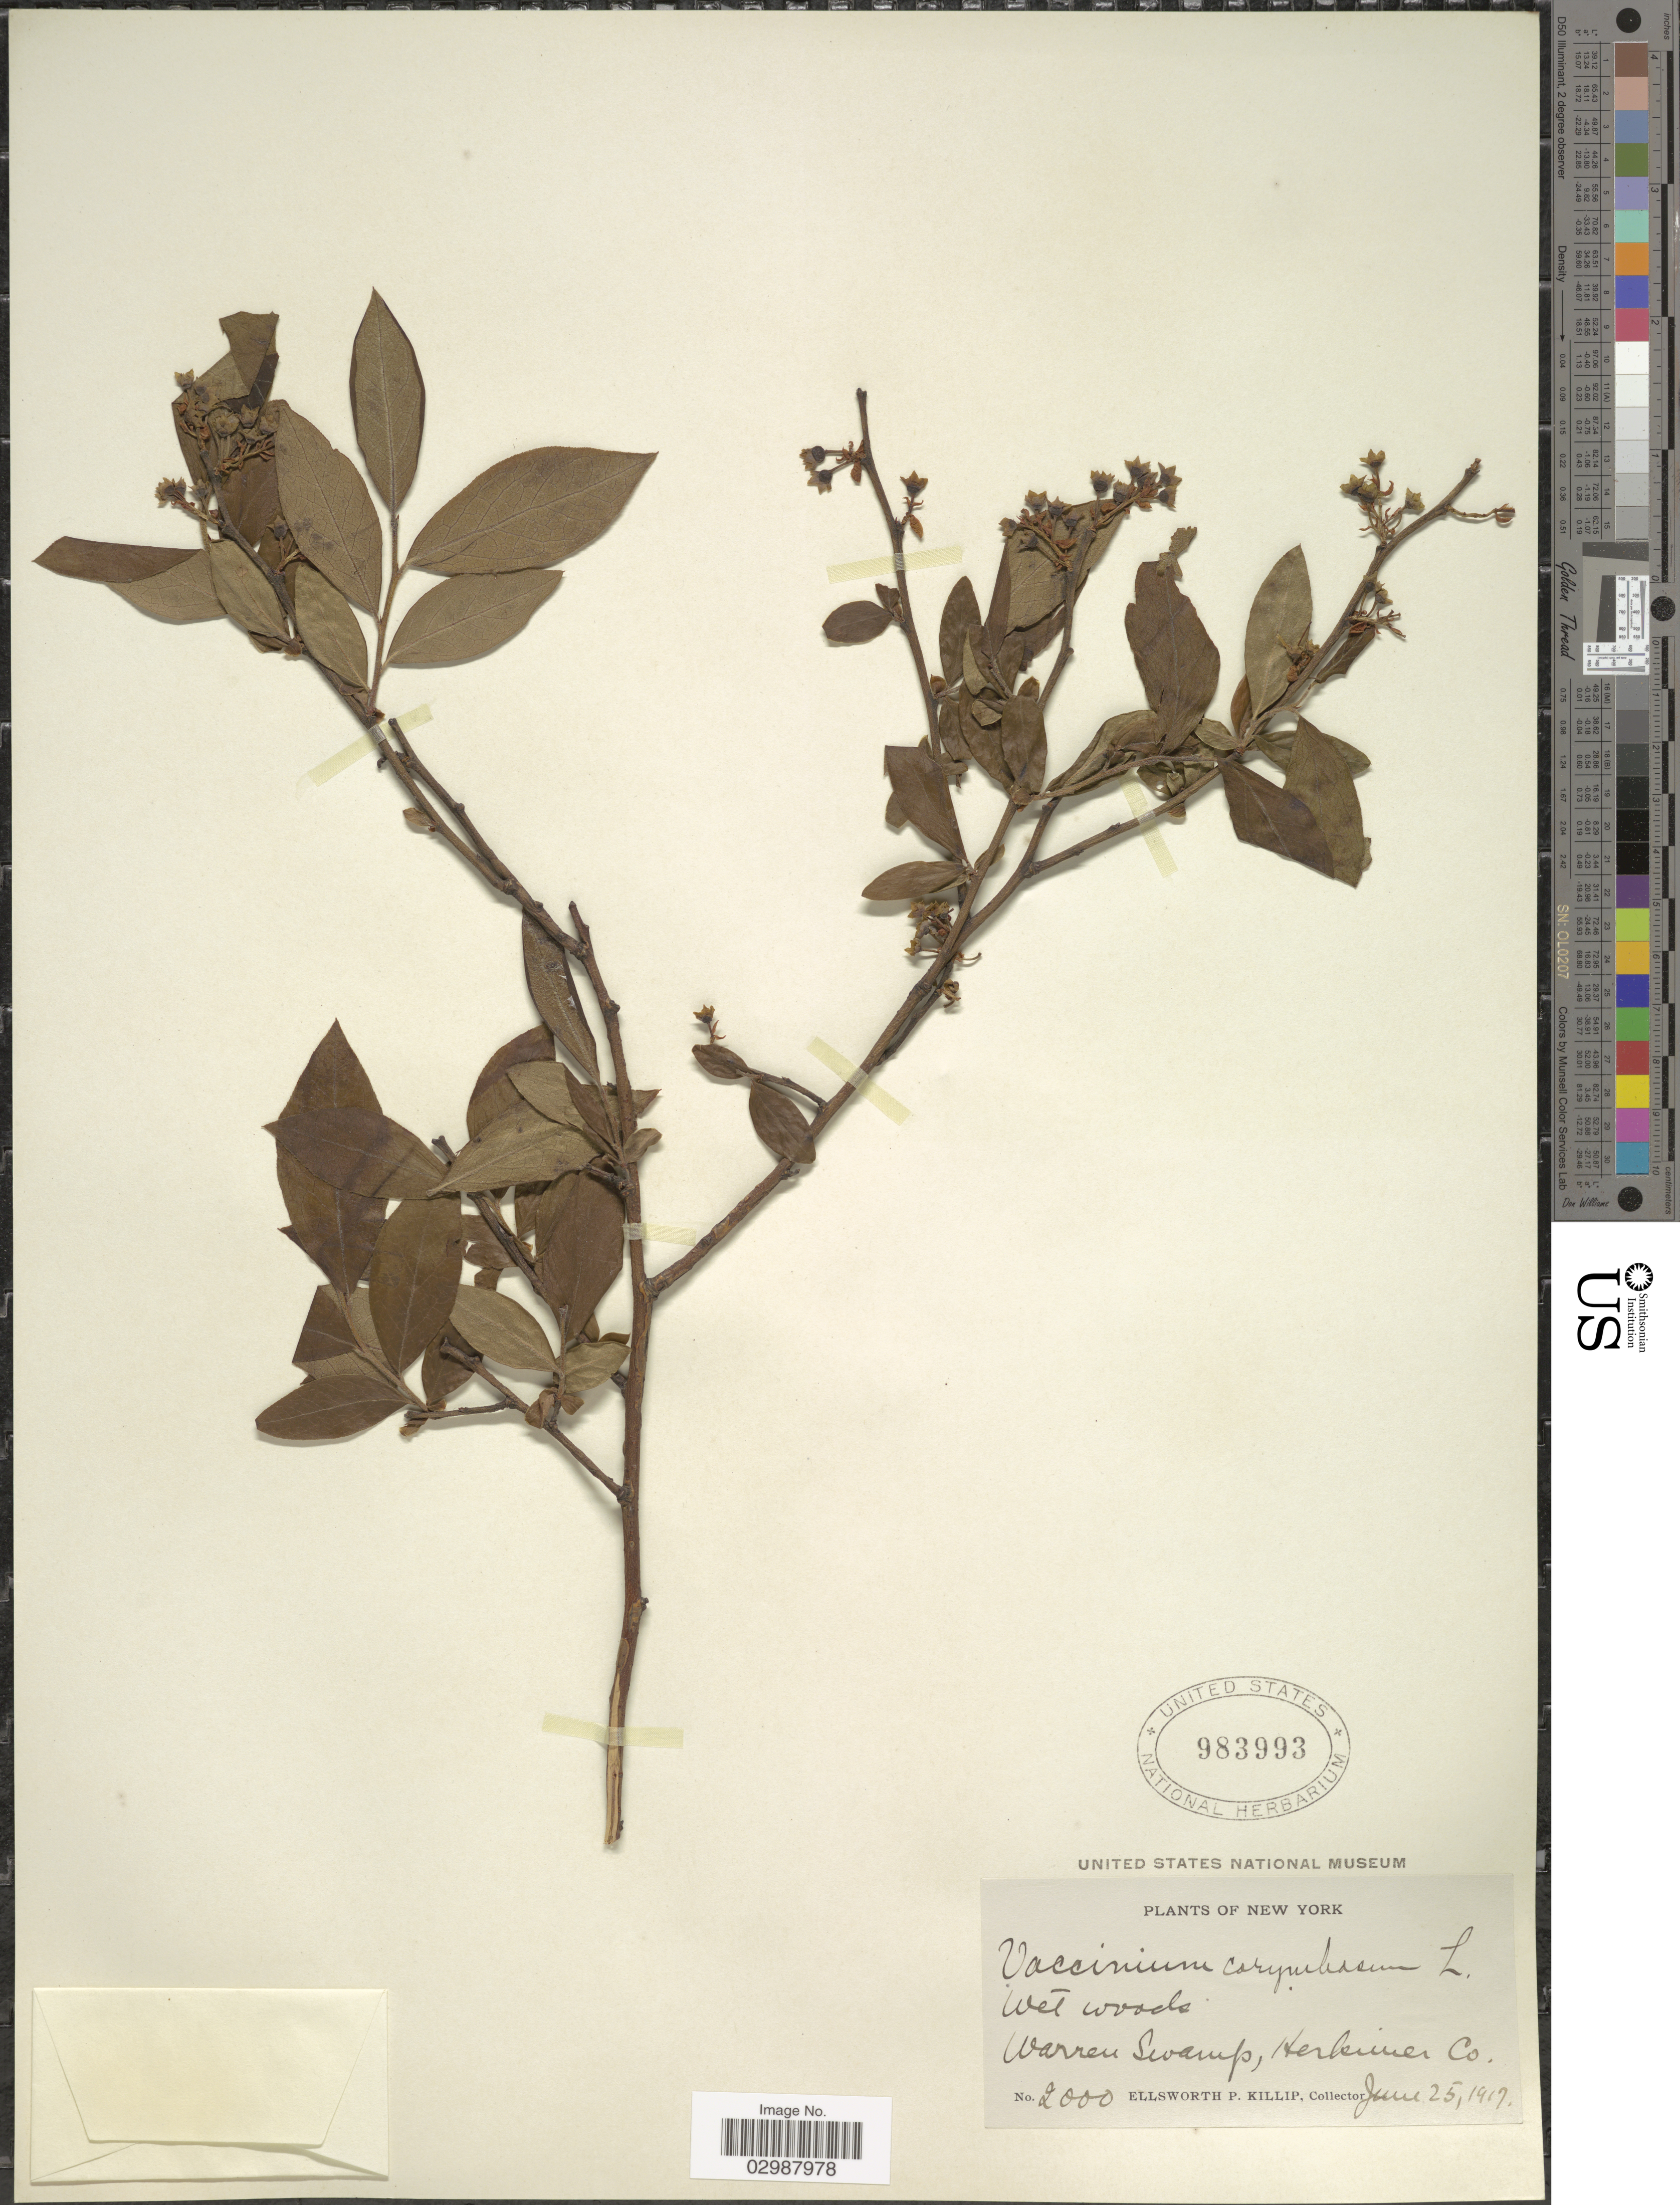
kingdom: Plantae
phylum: Tracheophyta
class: Magnoliopsida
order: Ericales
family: Ericaceae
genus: Vaccinium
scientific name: Vaccinium corymbosum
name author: L.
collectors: E. P. Killip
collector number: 2000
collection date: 1917-06-25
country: United States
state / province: New York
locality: Wet woods. Warren Swamp, Herkimer Co.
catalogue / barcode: US 983993